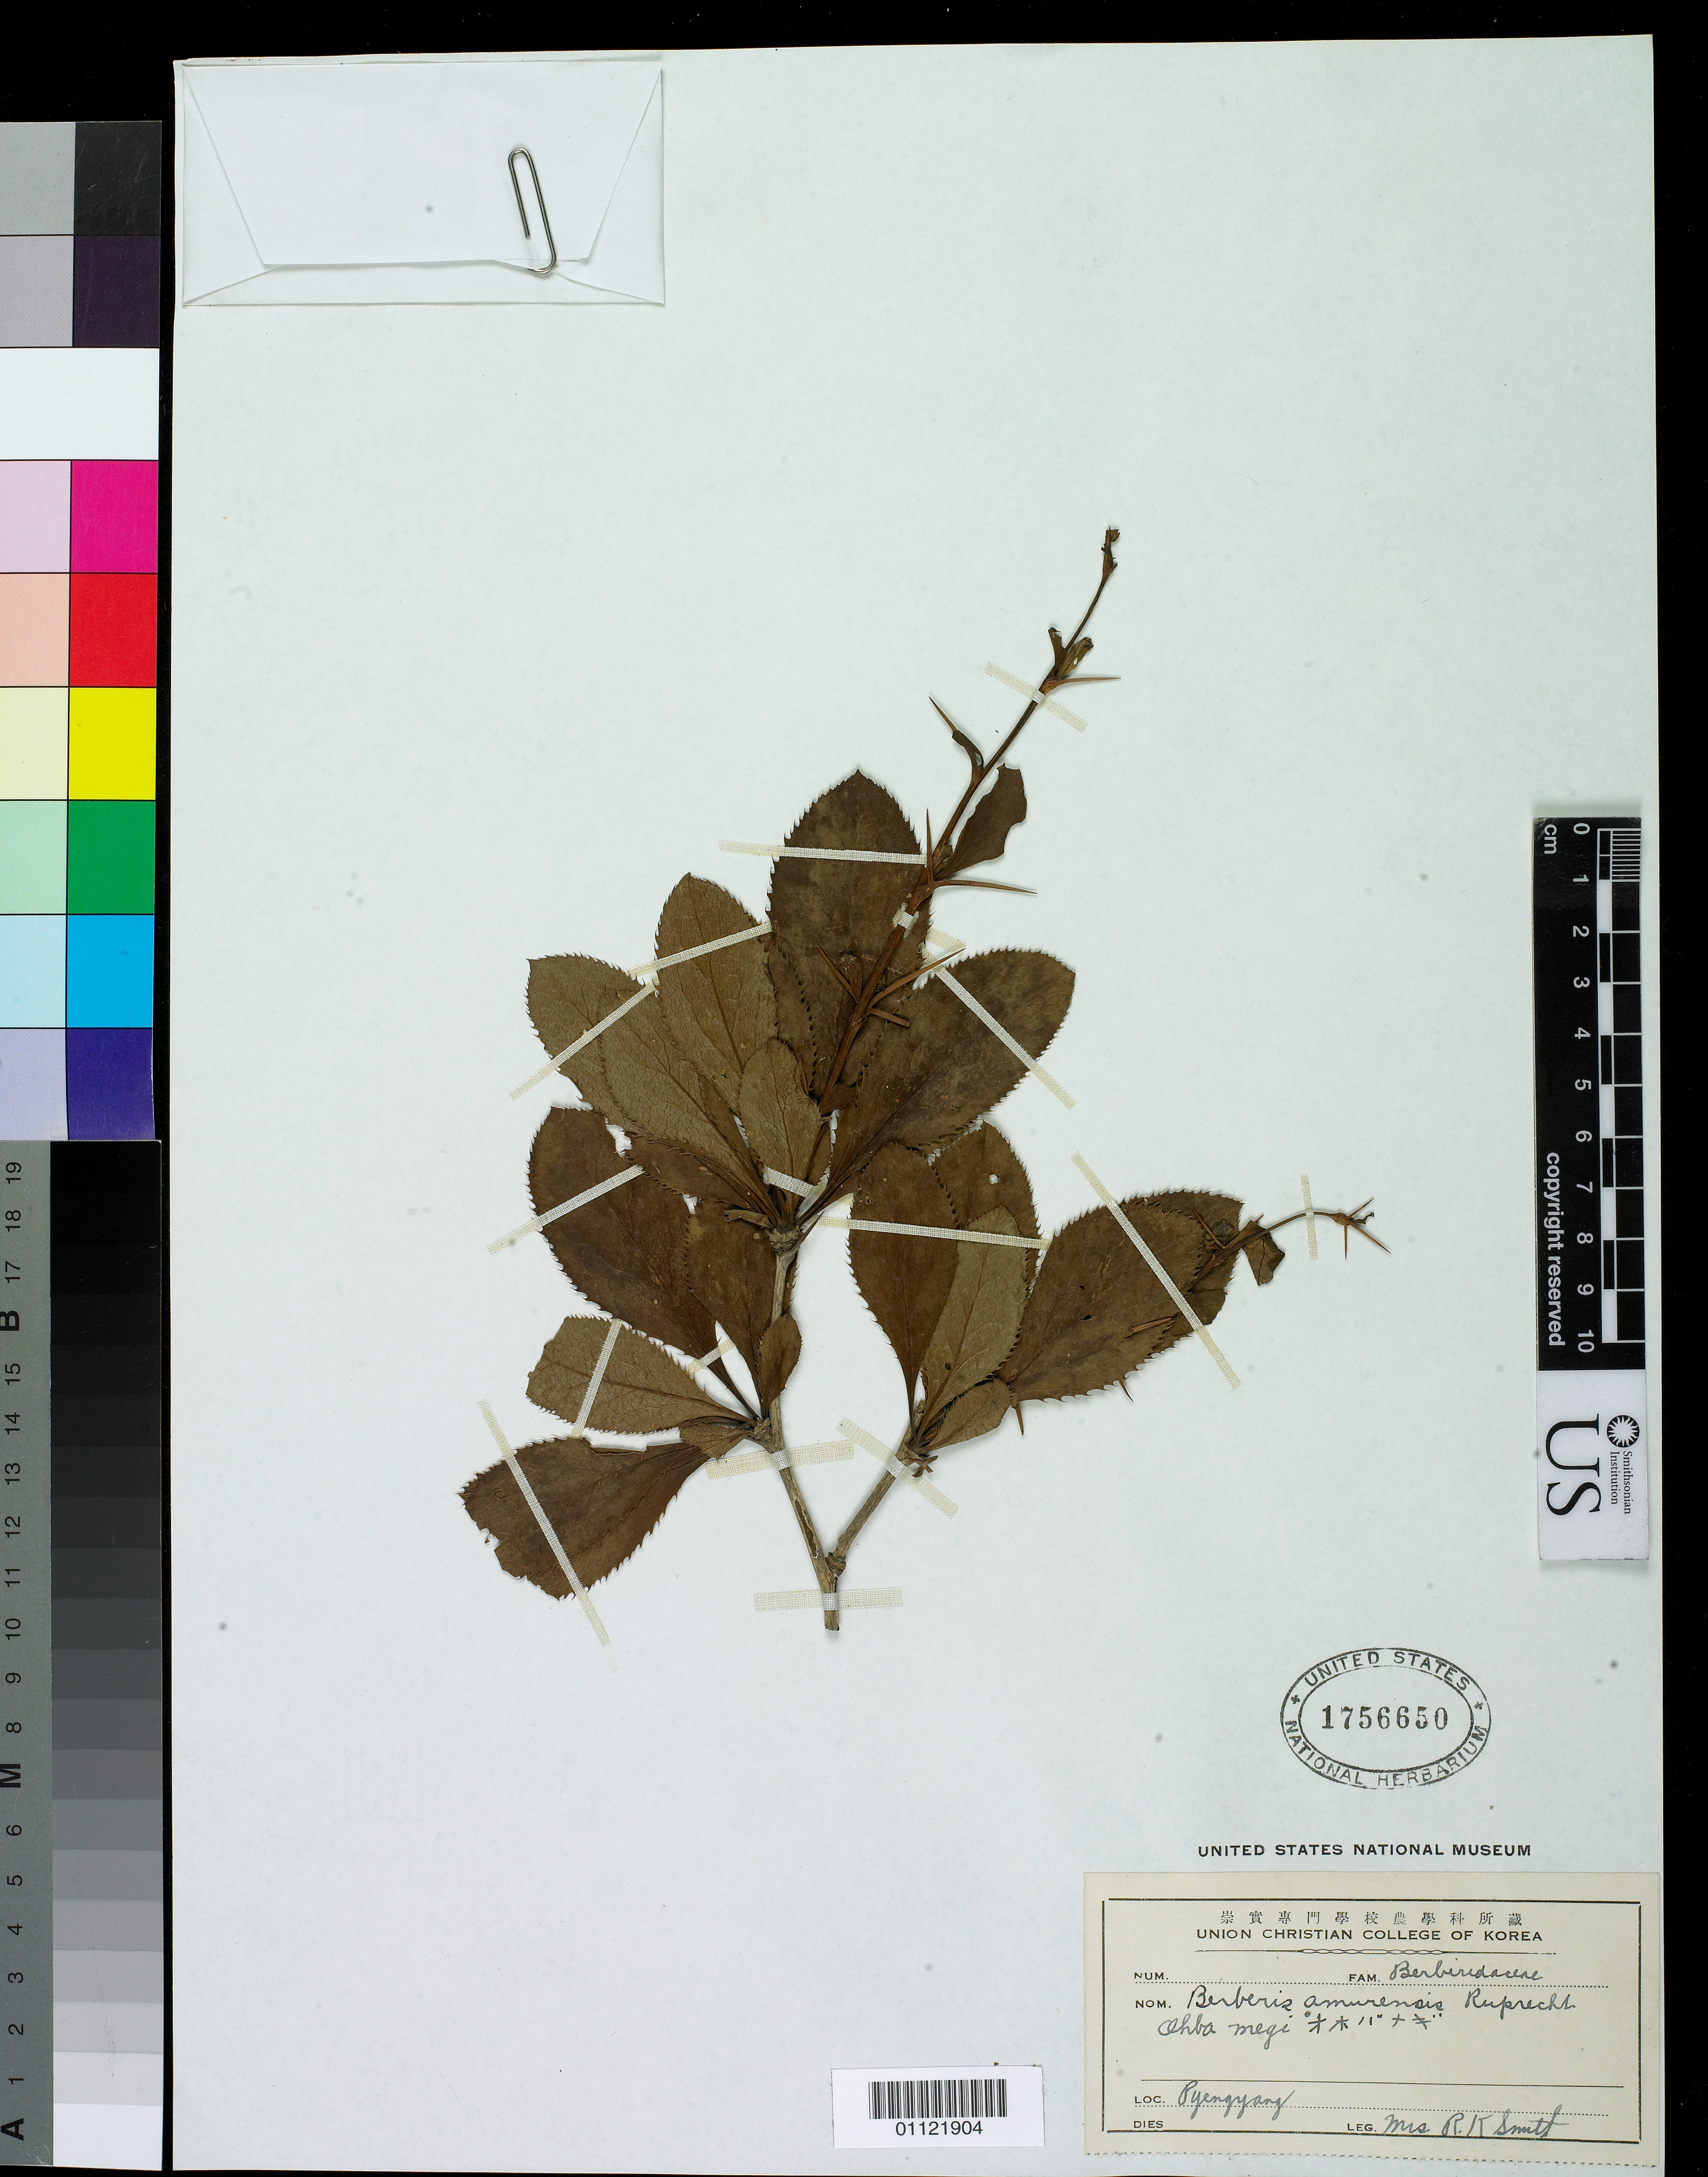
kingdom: Plantae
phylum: Tracheophyta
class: Magnoliopsida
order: Ranunculales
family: Berberidaceae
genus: Berberis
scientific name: Berberis amurensis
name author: Rupr.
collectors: Mrs. R. K. Smith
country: North Korea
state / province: P'yongyang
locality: Pyongyang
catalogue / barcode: US 1756650